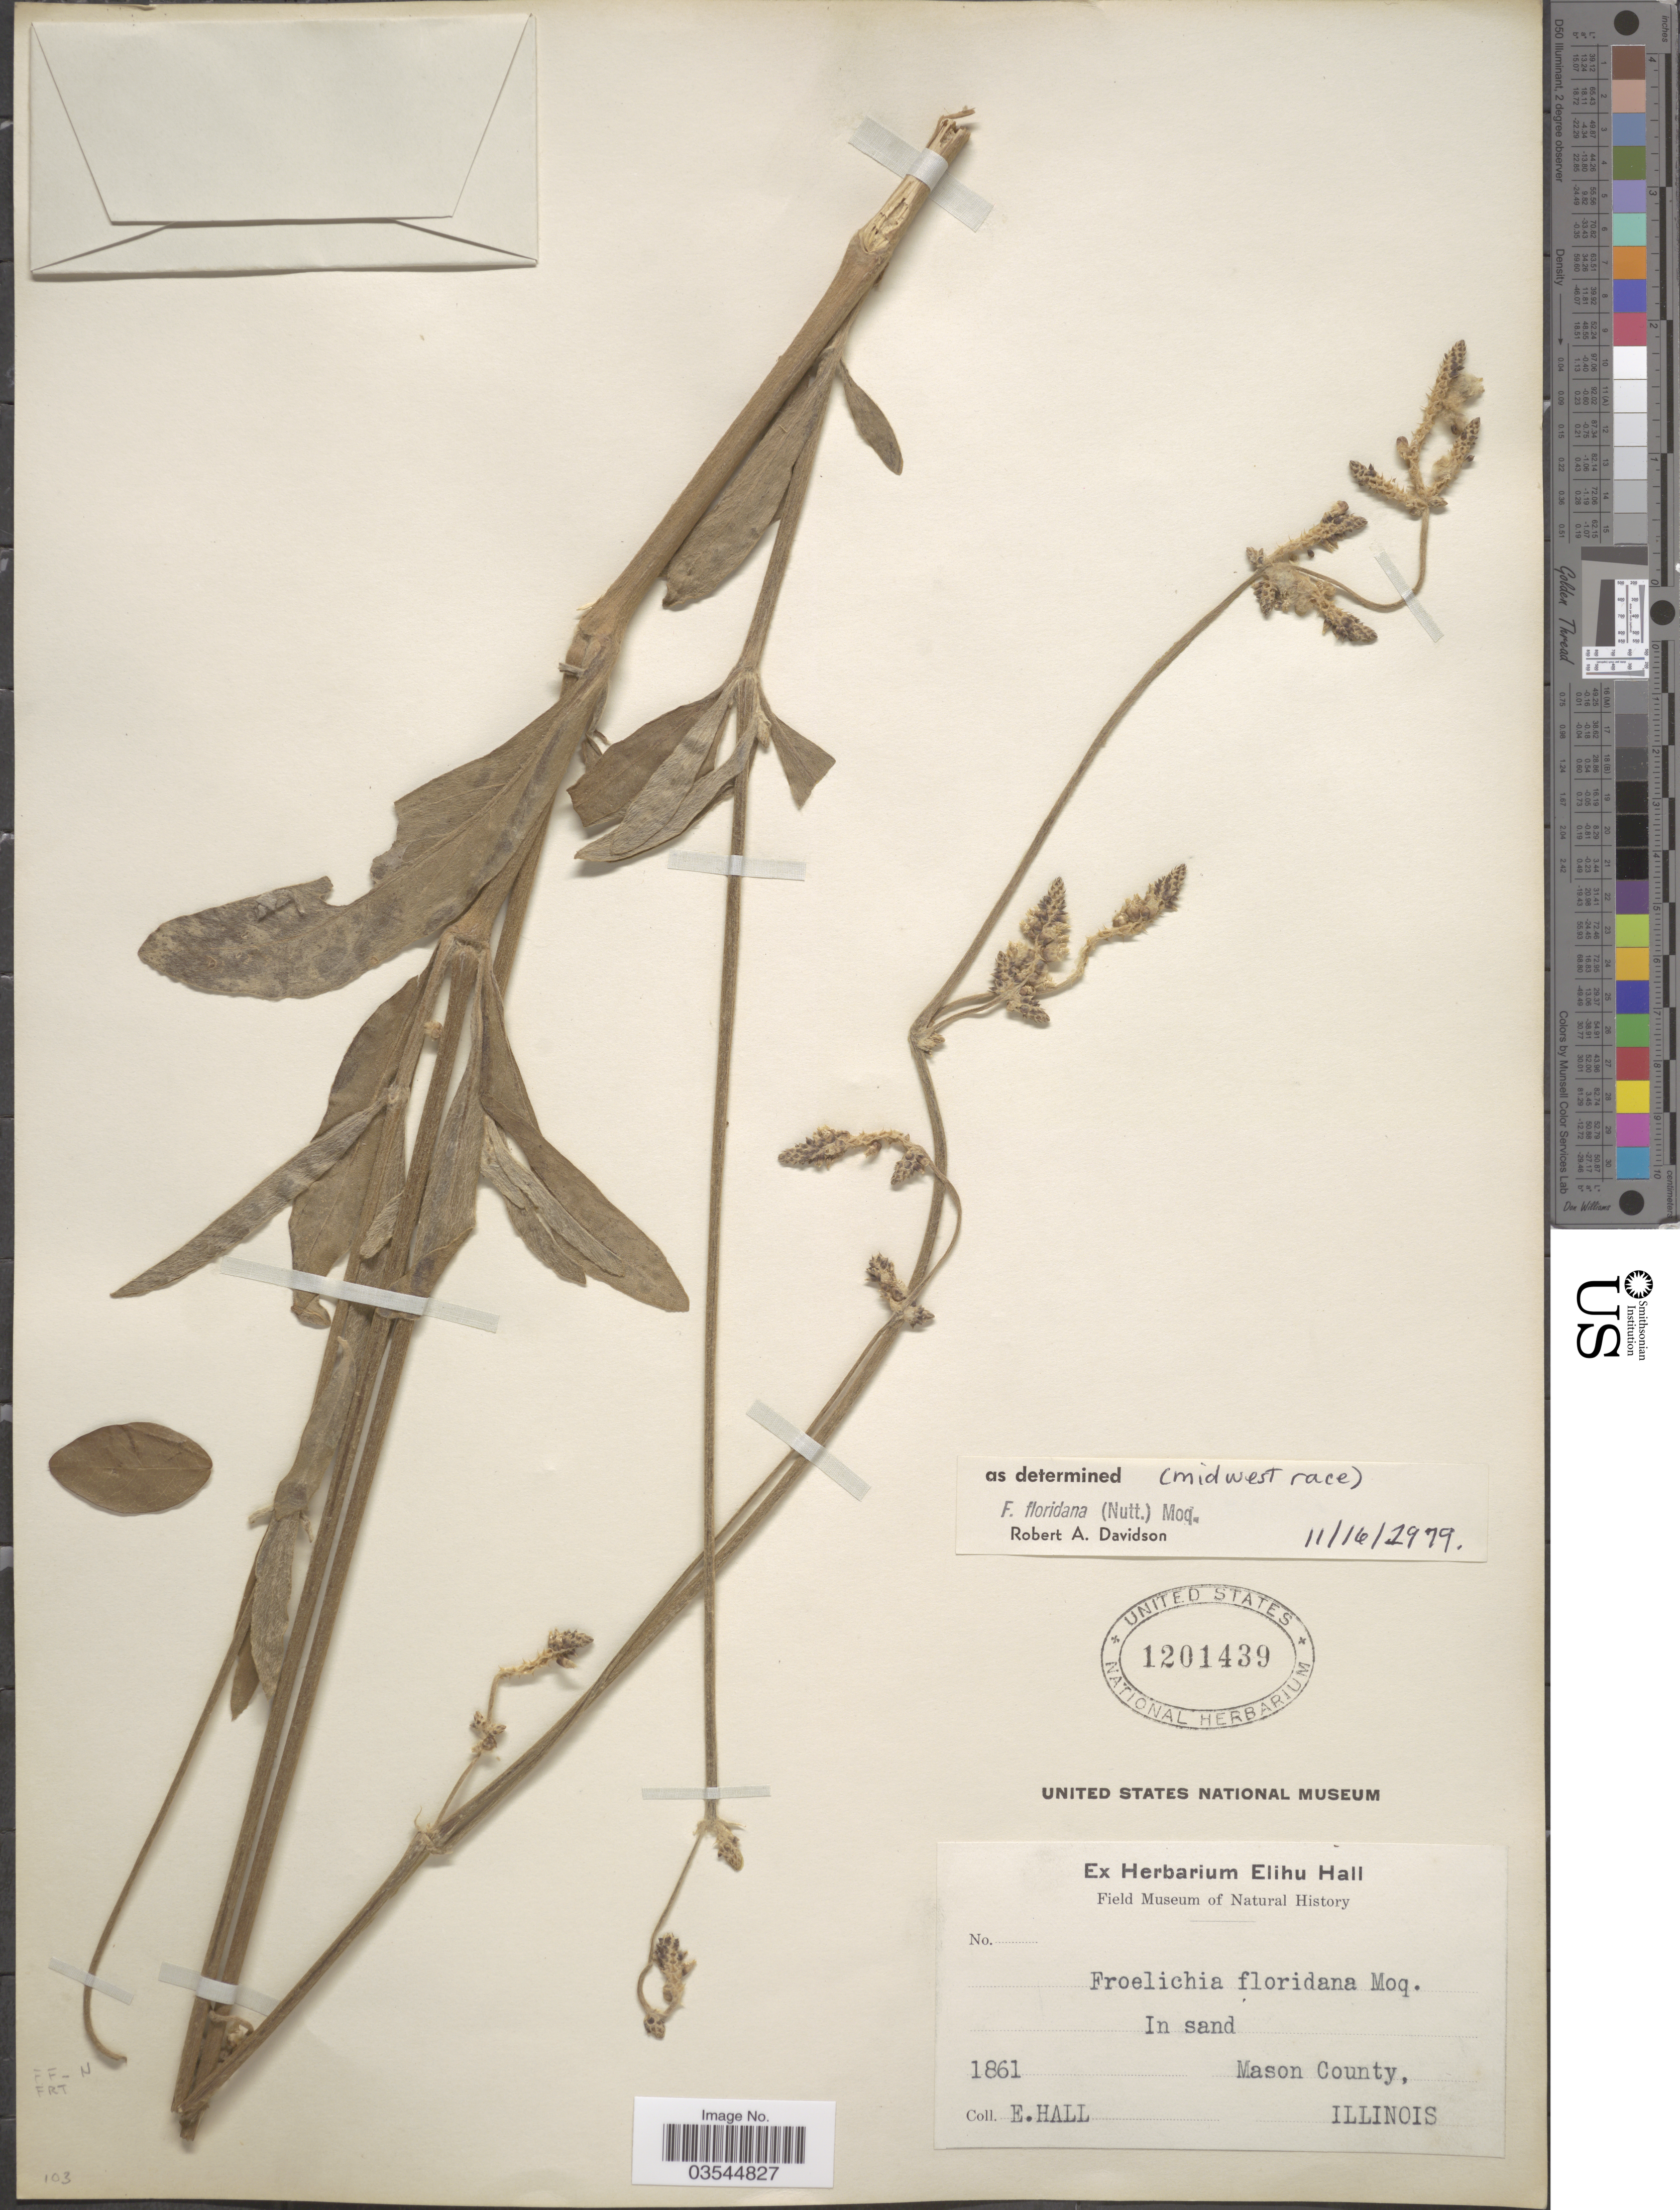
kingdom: Plantae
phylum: Tracheophyta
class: Magnoliopsida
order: Caryophyllales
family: Amaranthaceae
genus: Froelichia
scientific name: Froelichia floridana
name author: (Nutt.) Moq.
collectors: E. Hall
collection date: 1861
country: United States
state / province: Illinois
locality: Mason County.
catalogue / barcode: US 1201439